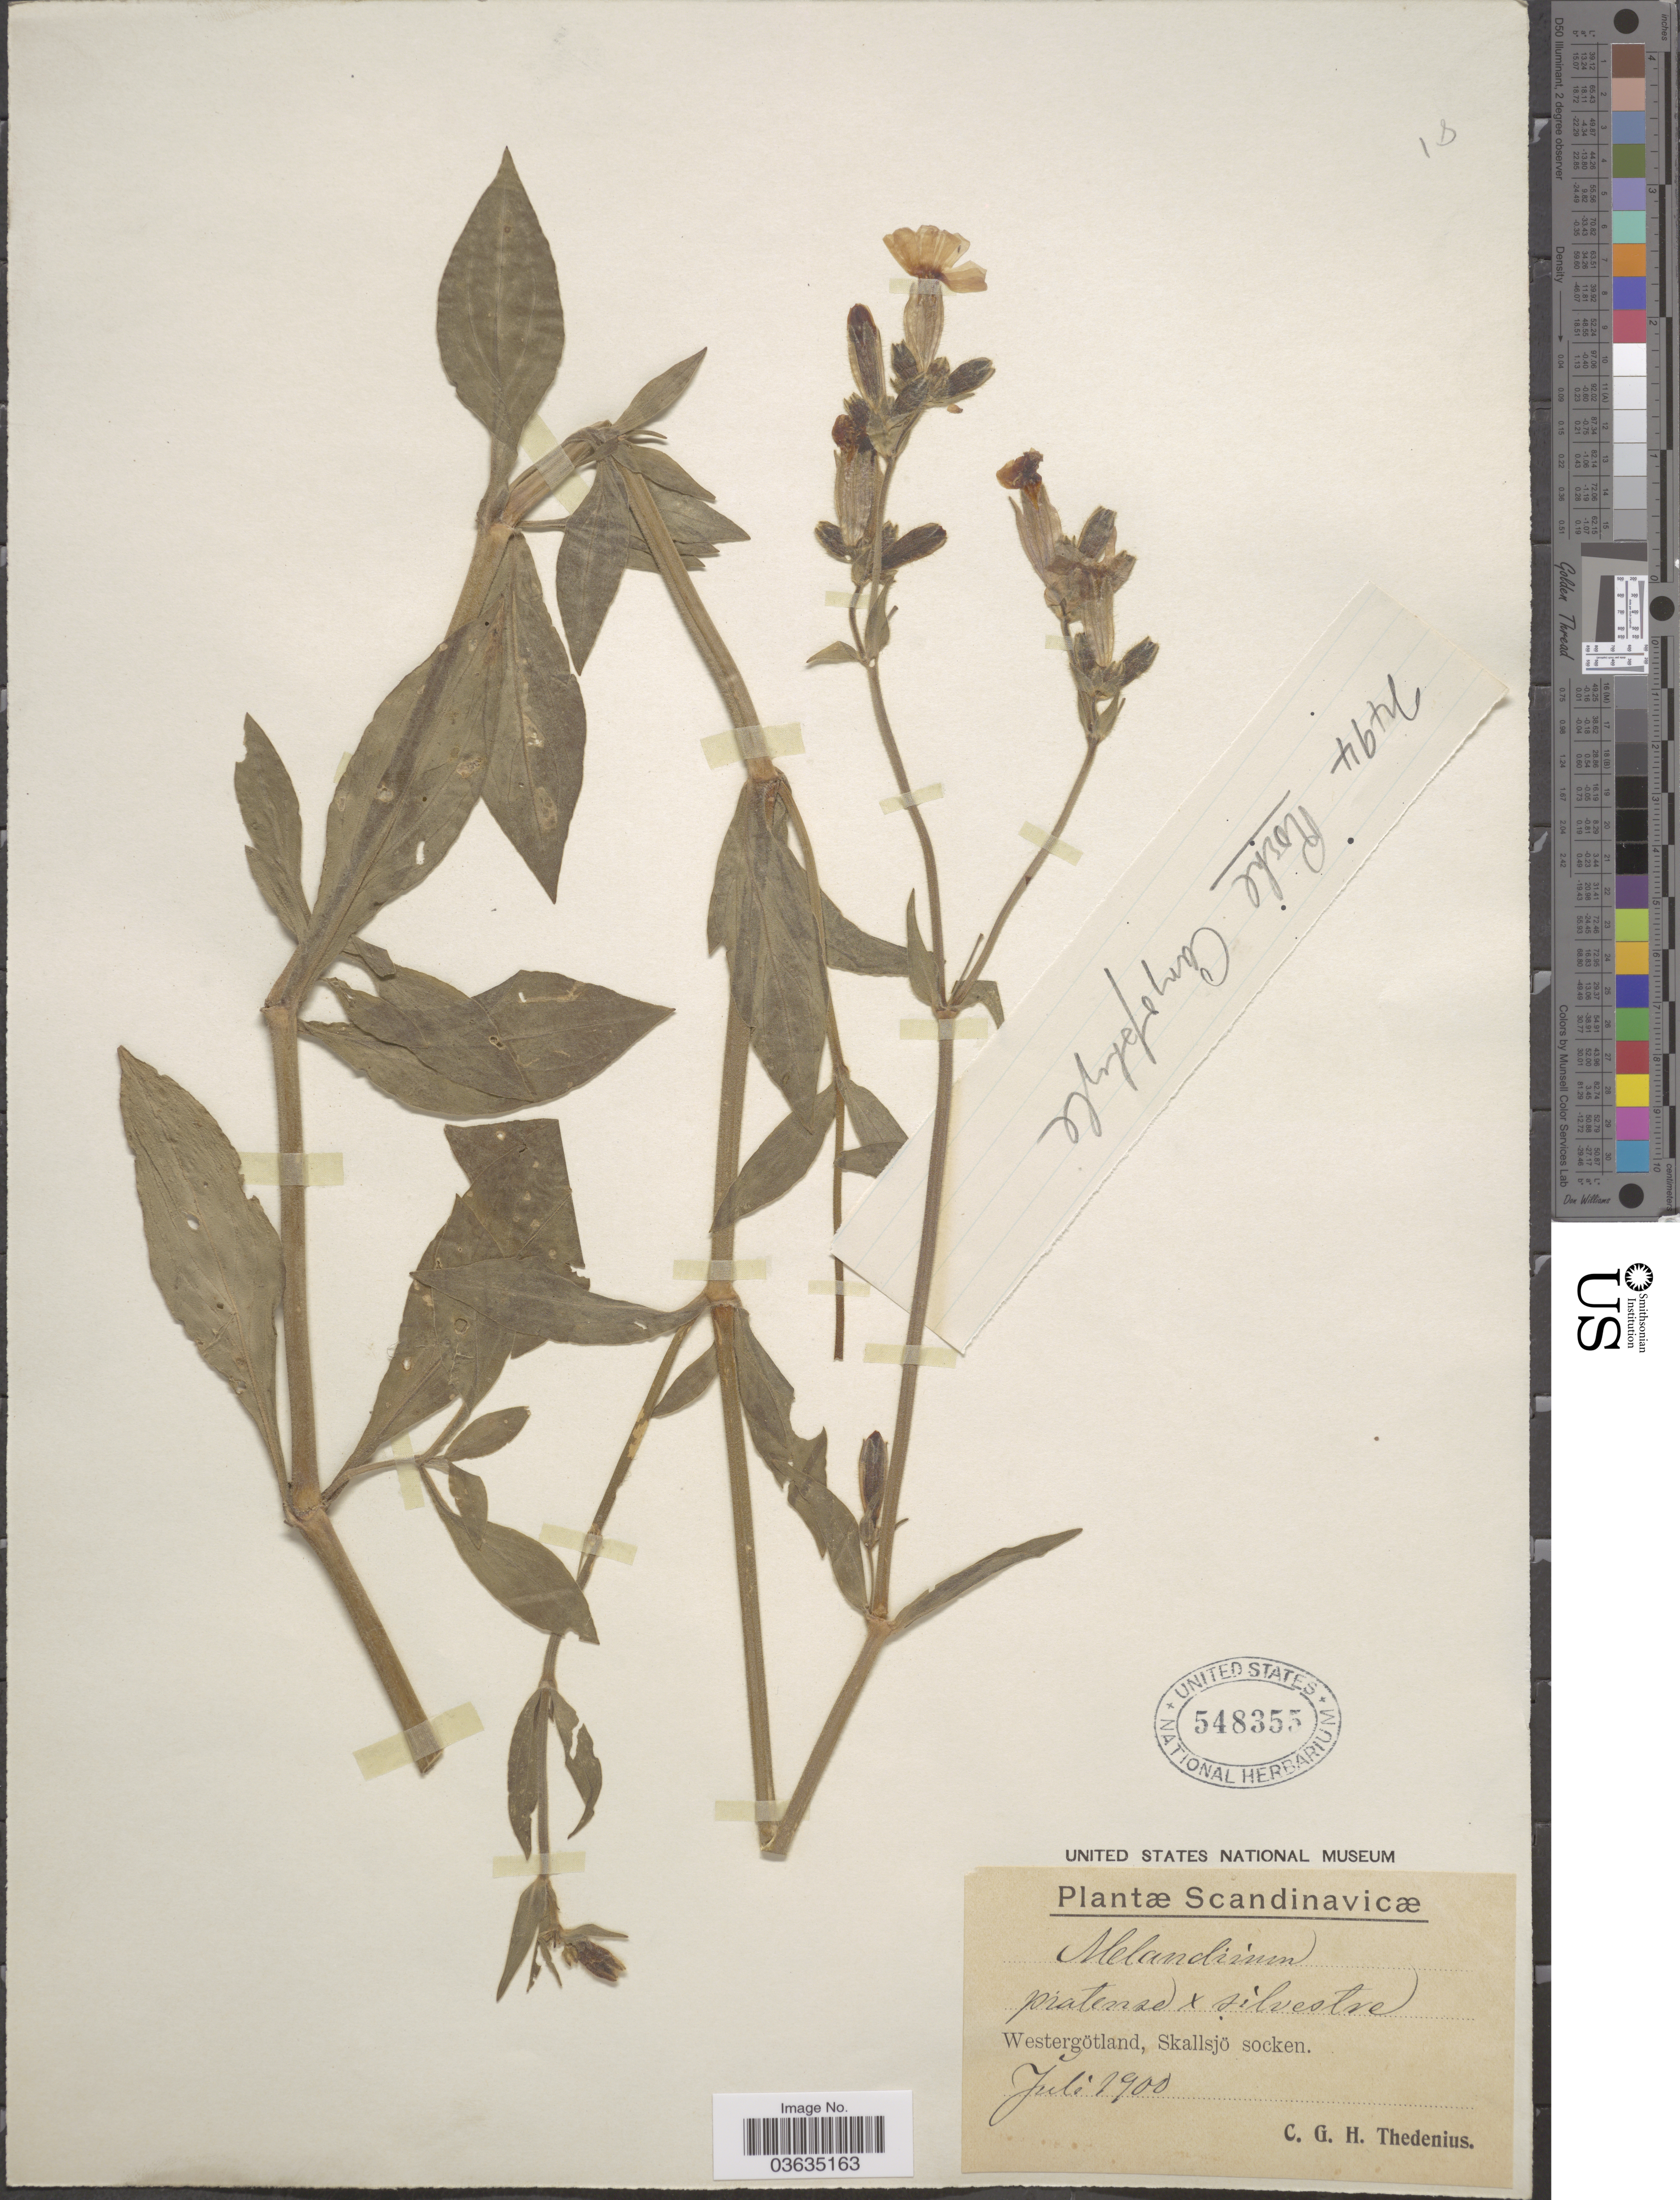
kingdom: Plantae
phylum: Tracheophyta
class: Magnoliopsida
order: Caryophyllales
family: Caryophyllaceae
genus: Silene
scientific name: Silene latifolia x S. dioica (L.) Clairv.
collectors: C. Thedenius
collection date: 1900-07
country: Sweden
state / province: Västra Götaland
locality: Scandinavicæ. Westergötland, Skallsjö socken.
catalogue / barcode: US 548355